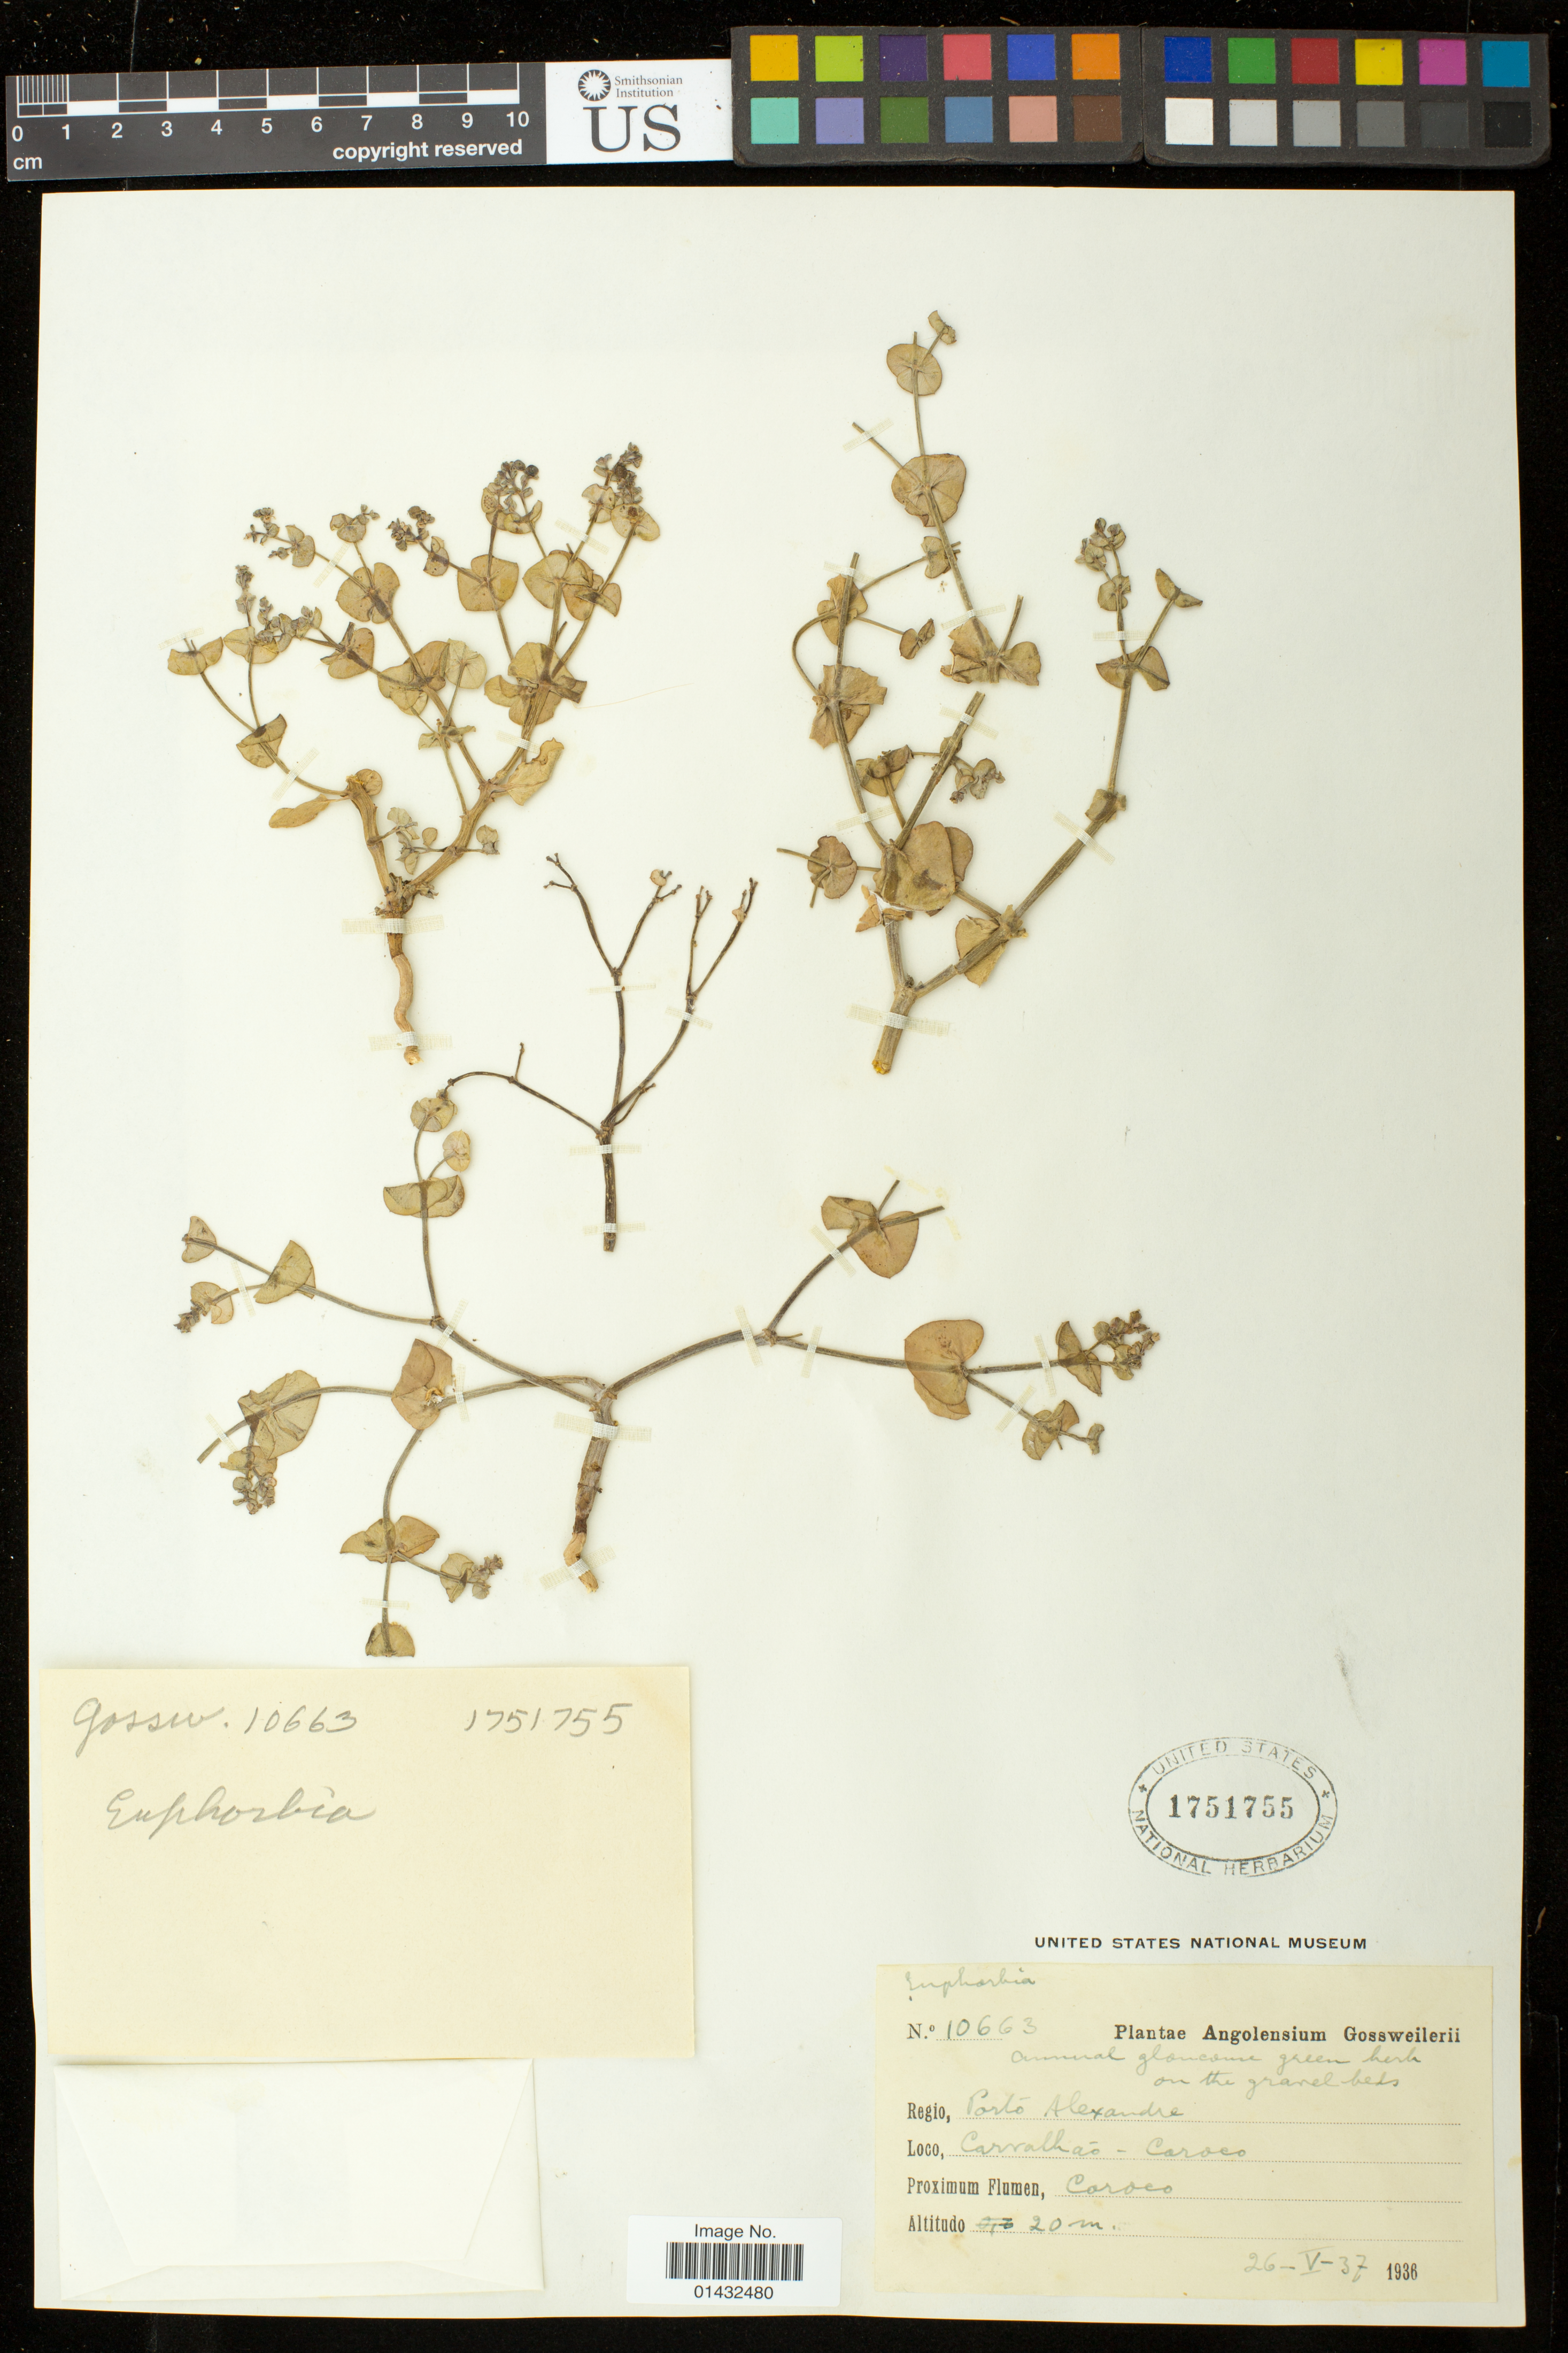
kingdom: Plantae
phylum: Tracheophyta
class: Magnoliopsida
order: Malpighiales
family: Euphorbiaceae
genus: Euphorbia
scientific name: Euphorbia sp.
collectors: J. Gossweiler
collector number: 10663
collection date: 1937-05-26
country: Angola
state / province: Namibe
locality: Porto Alexandre; Carralhao-Caroco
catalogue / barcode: US 1751755